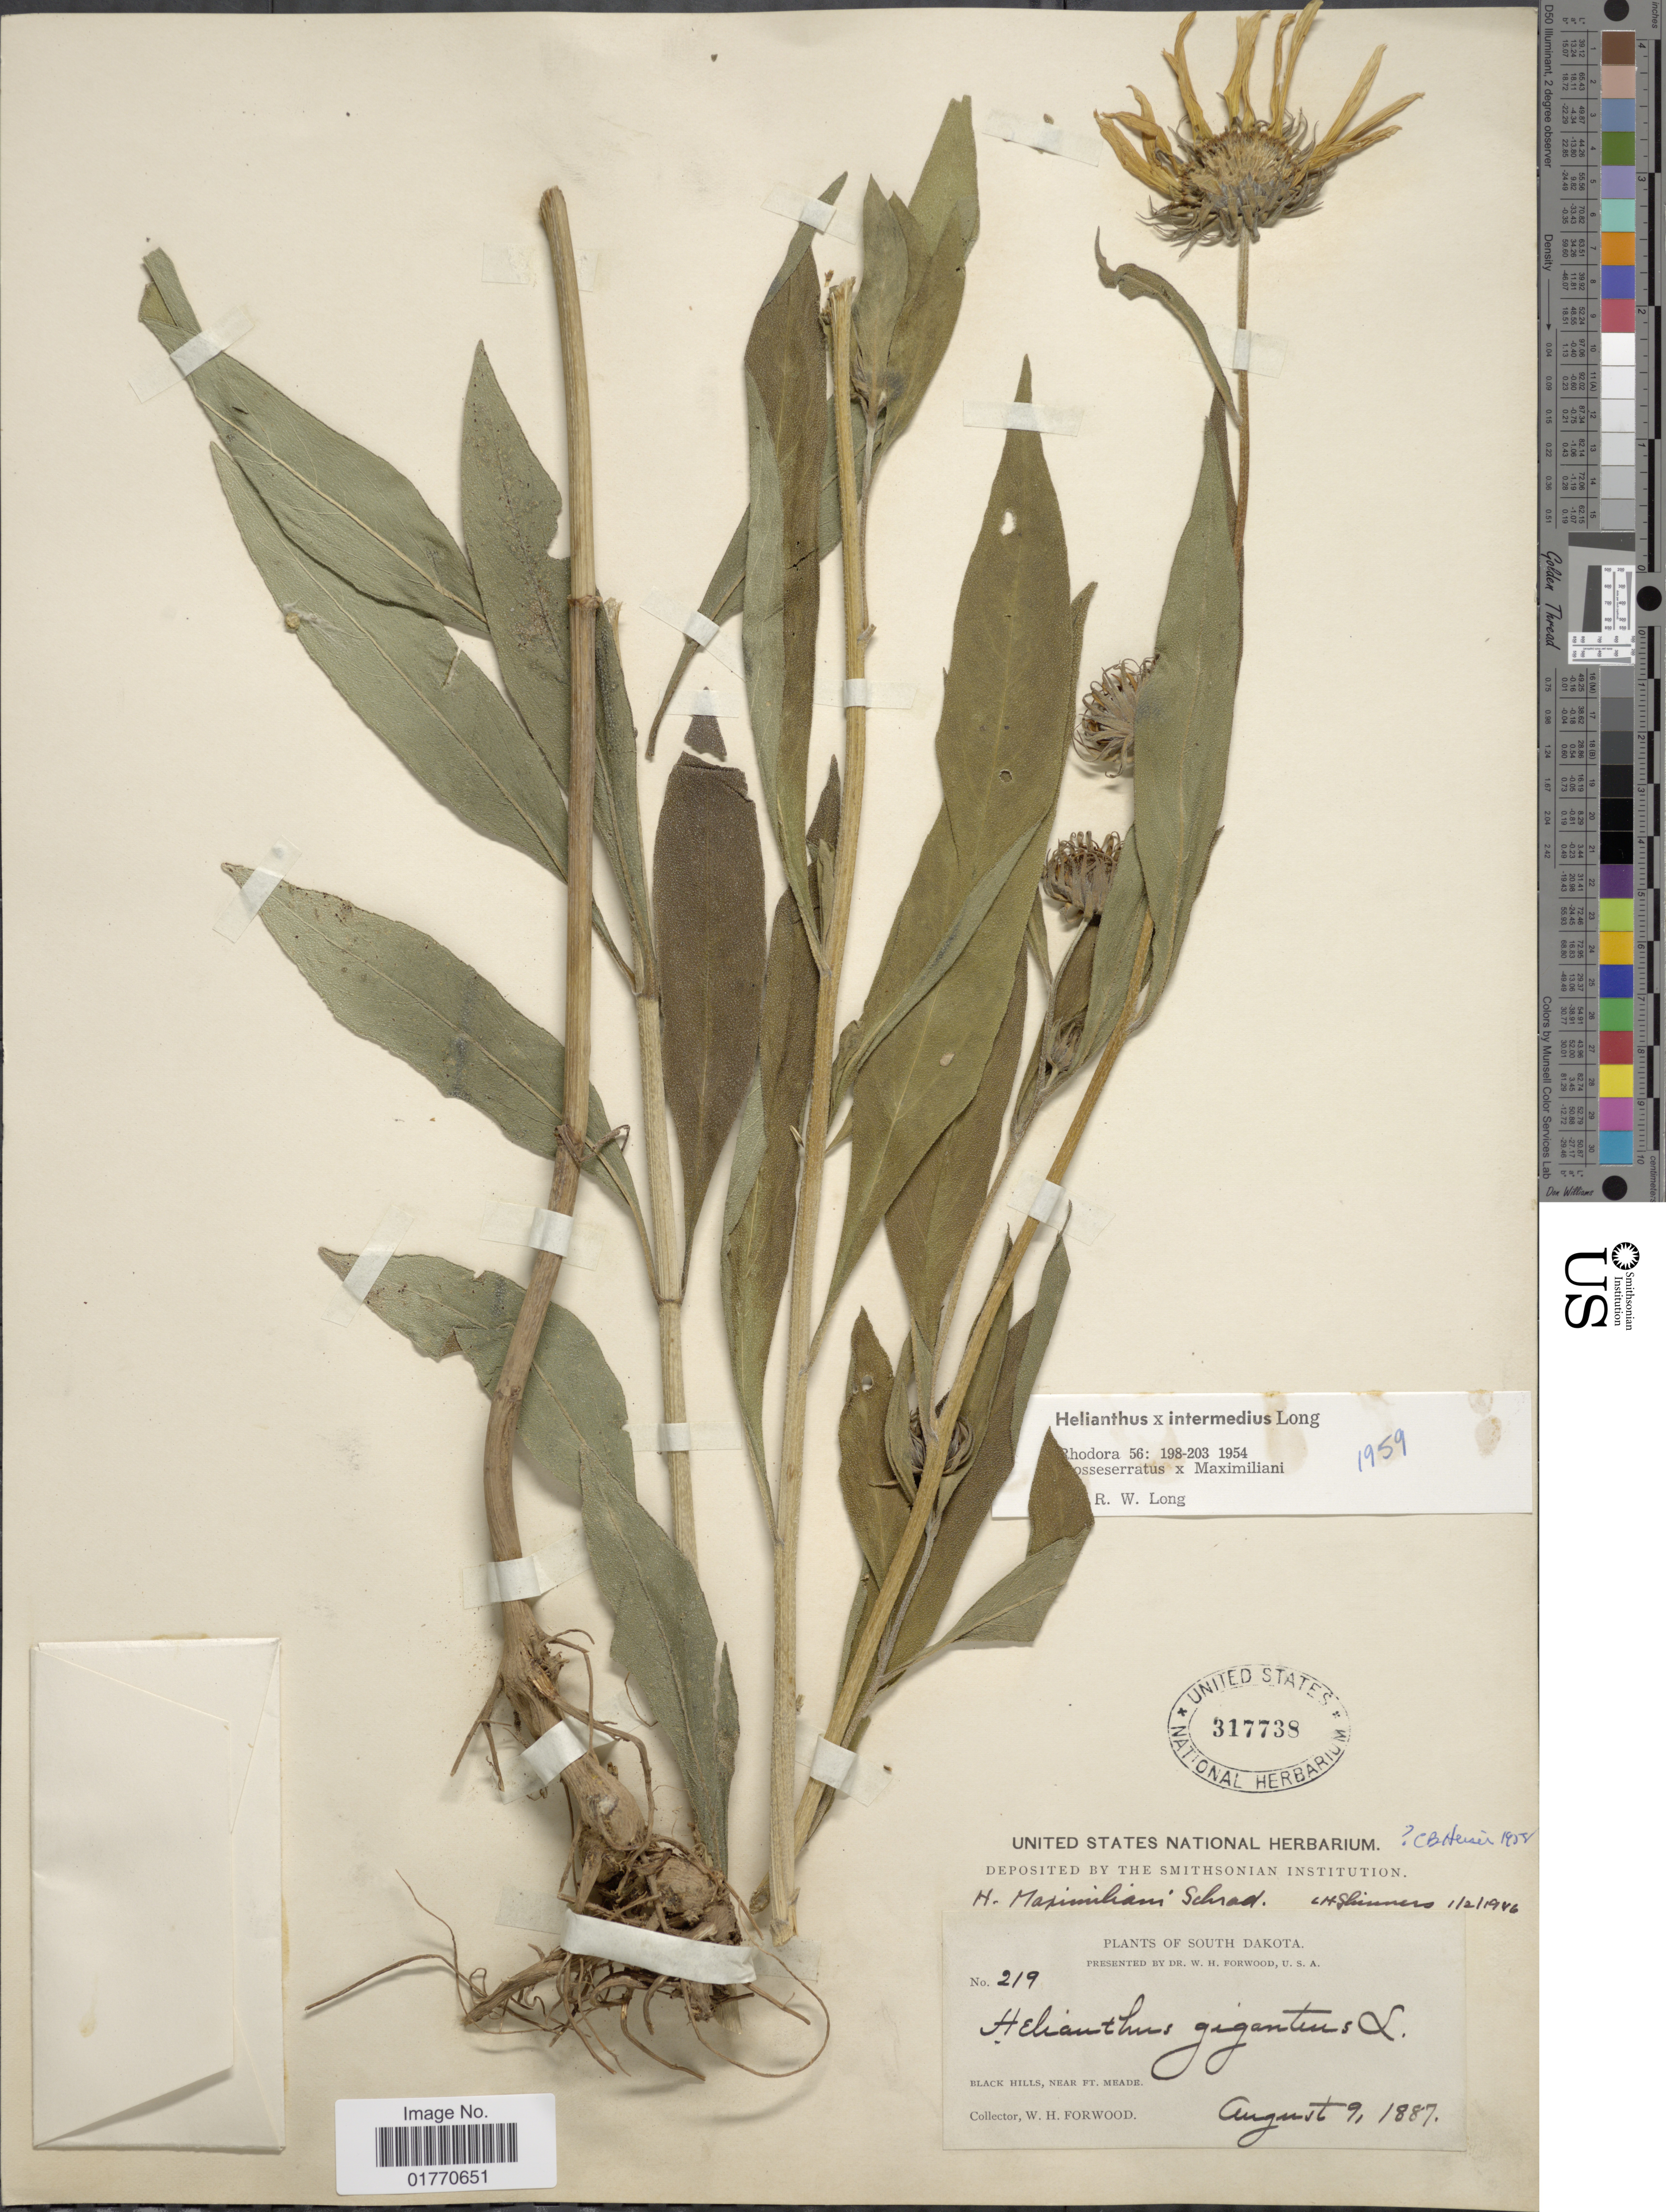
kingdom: Plantae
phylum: Tracheophyta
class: Magnoliopsida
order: Asterales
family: Asteraceae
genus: Helianthus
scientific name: Helianthus intermedius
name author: Long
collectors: W. Forwood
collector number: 219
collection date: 1887-08-09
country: United States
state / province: South Dakota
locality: Black Hills, near Ft. Meade.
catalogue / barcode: US 317738